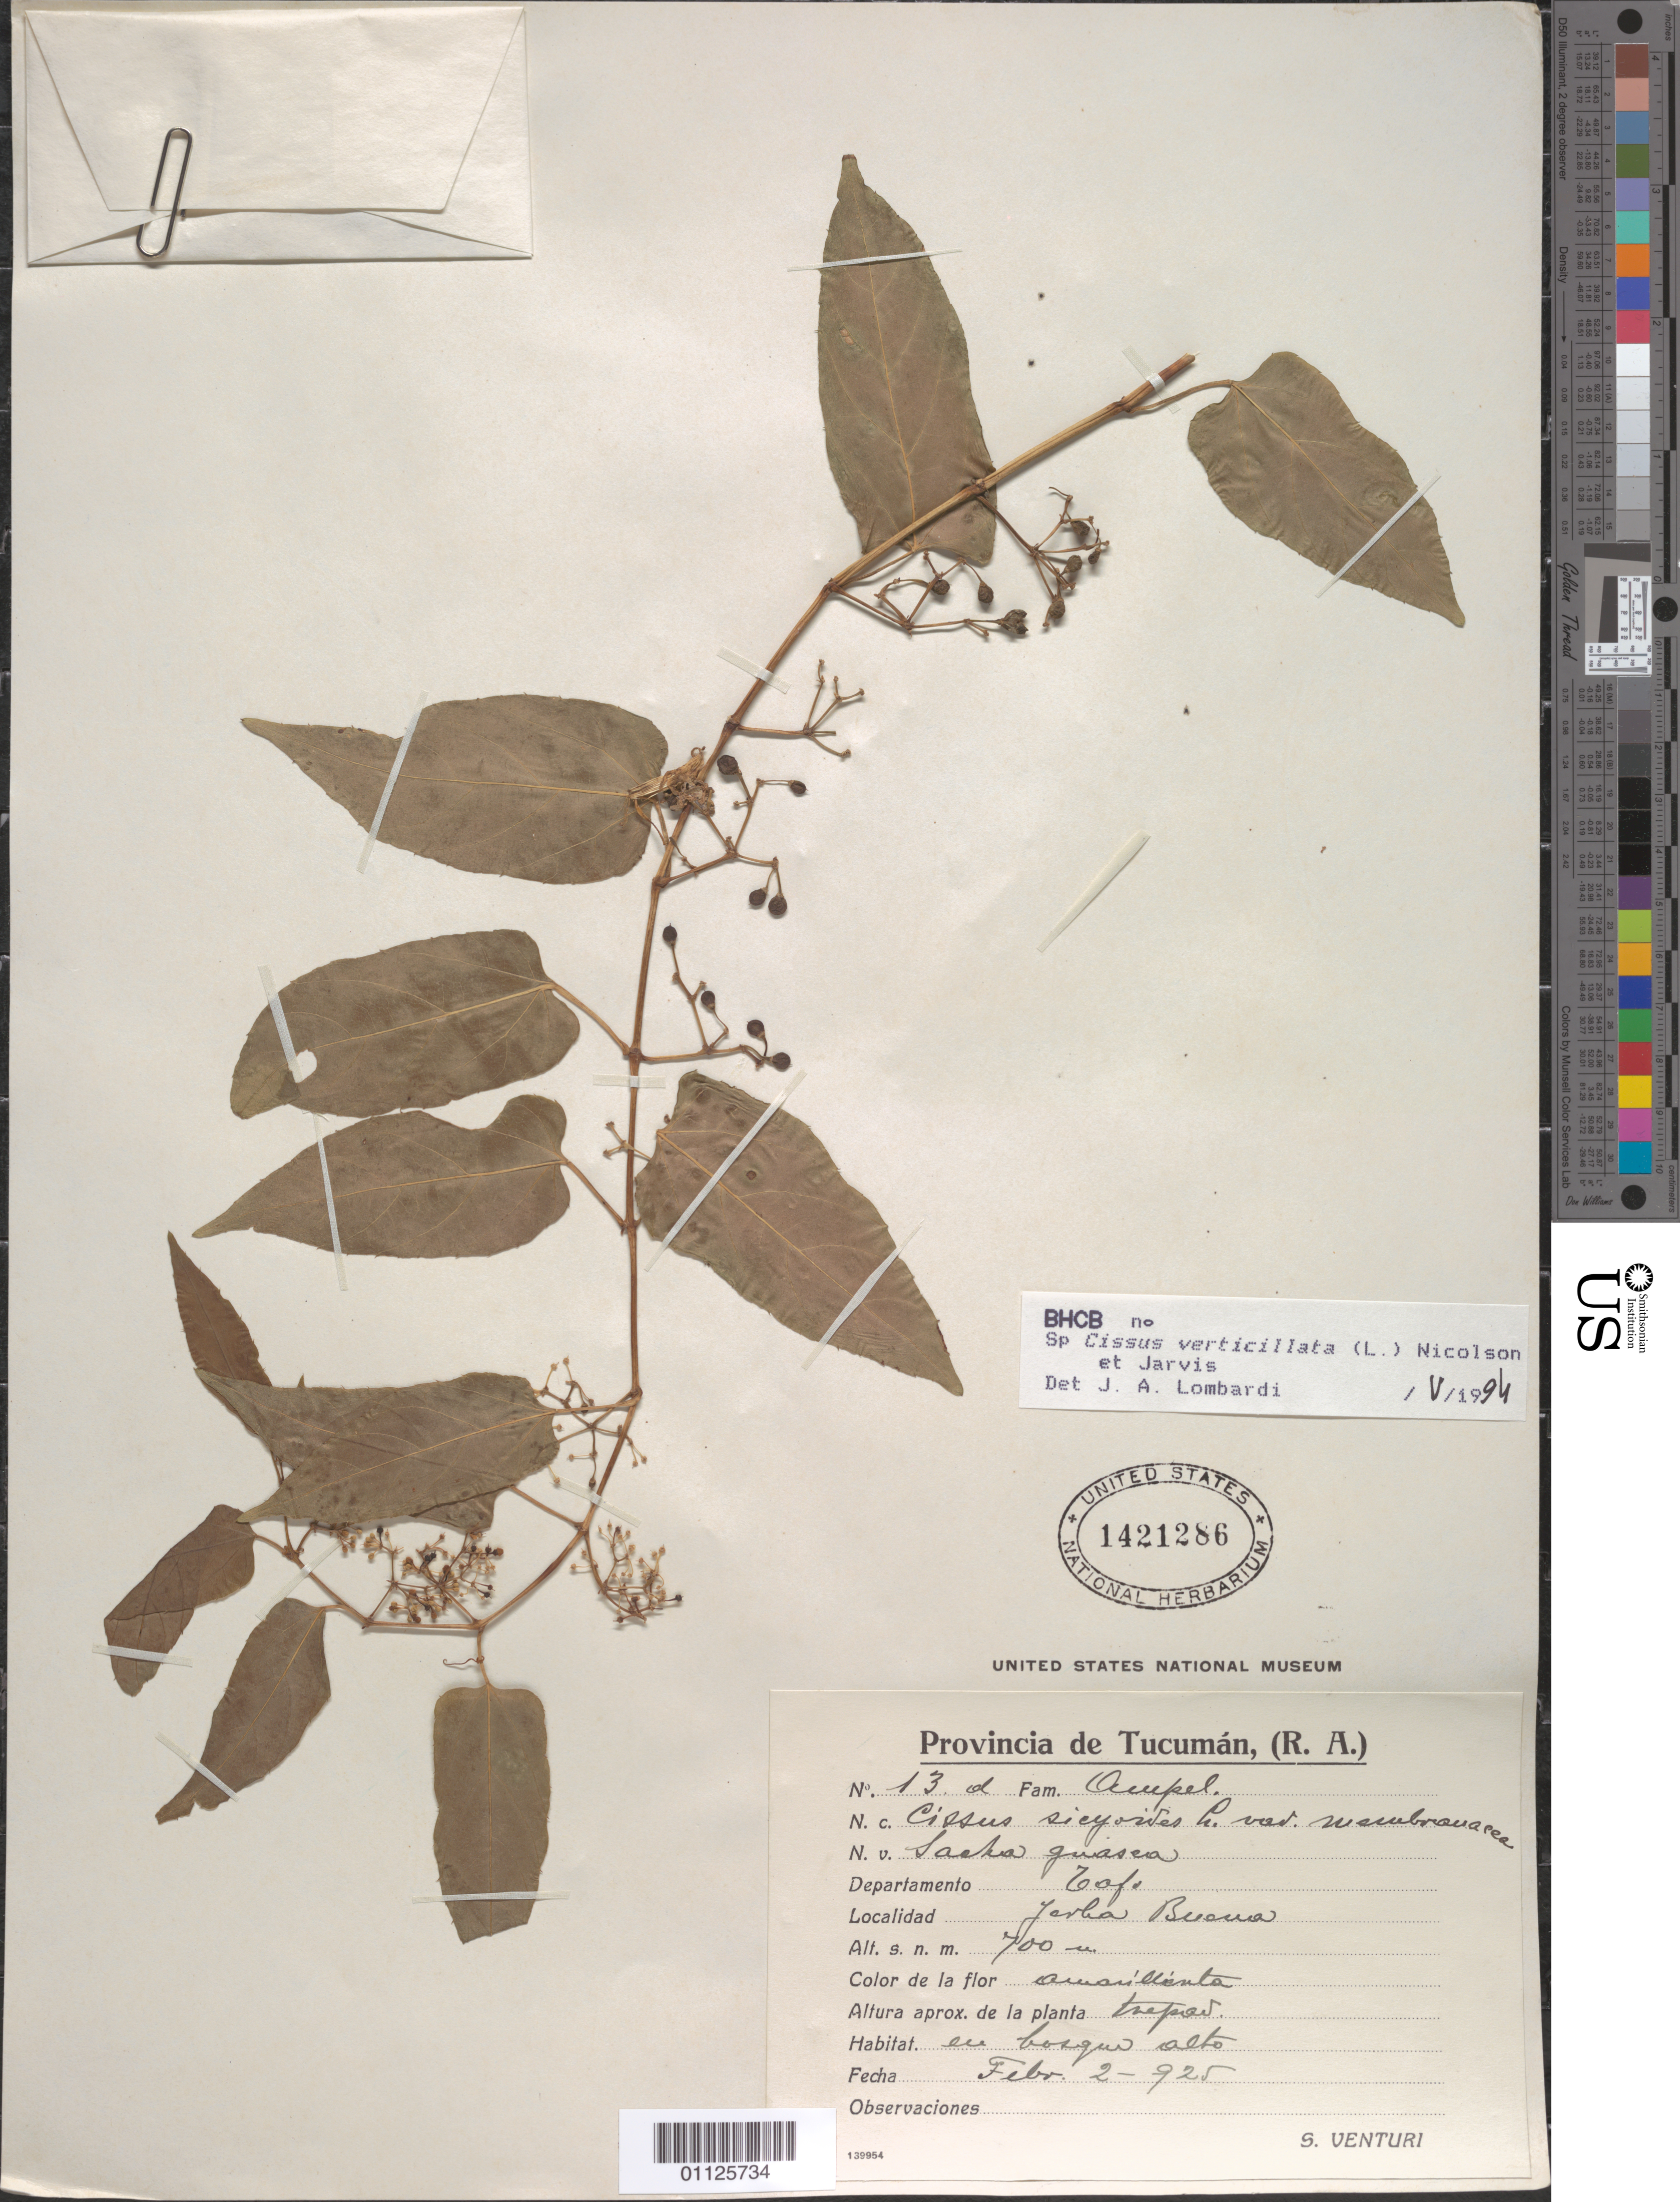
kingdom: Plantae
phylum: Tracheophyta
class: Magnoliopsida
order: Vitales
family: Vitaceae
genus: Cissus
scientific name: Cissus verticillata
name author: (L.) Nicolson & C.E. Jarvis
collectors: S. Venturi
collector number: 13 d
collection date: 1925-02-02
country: Argentina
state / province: Tucumán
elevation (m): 700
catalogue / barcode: US 1421286